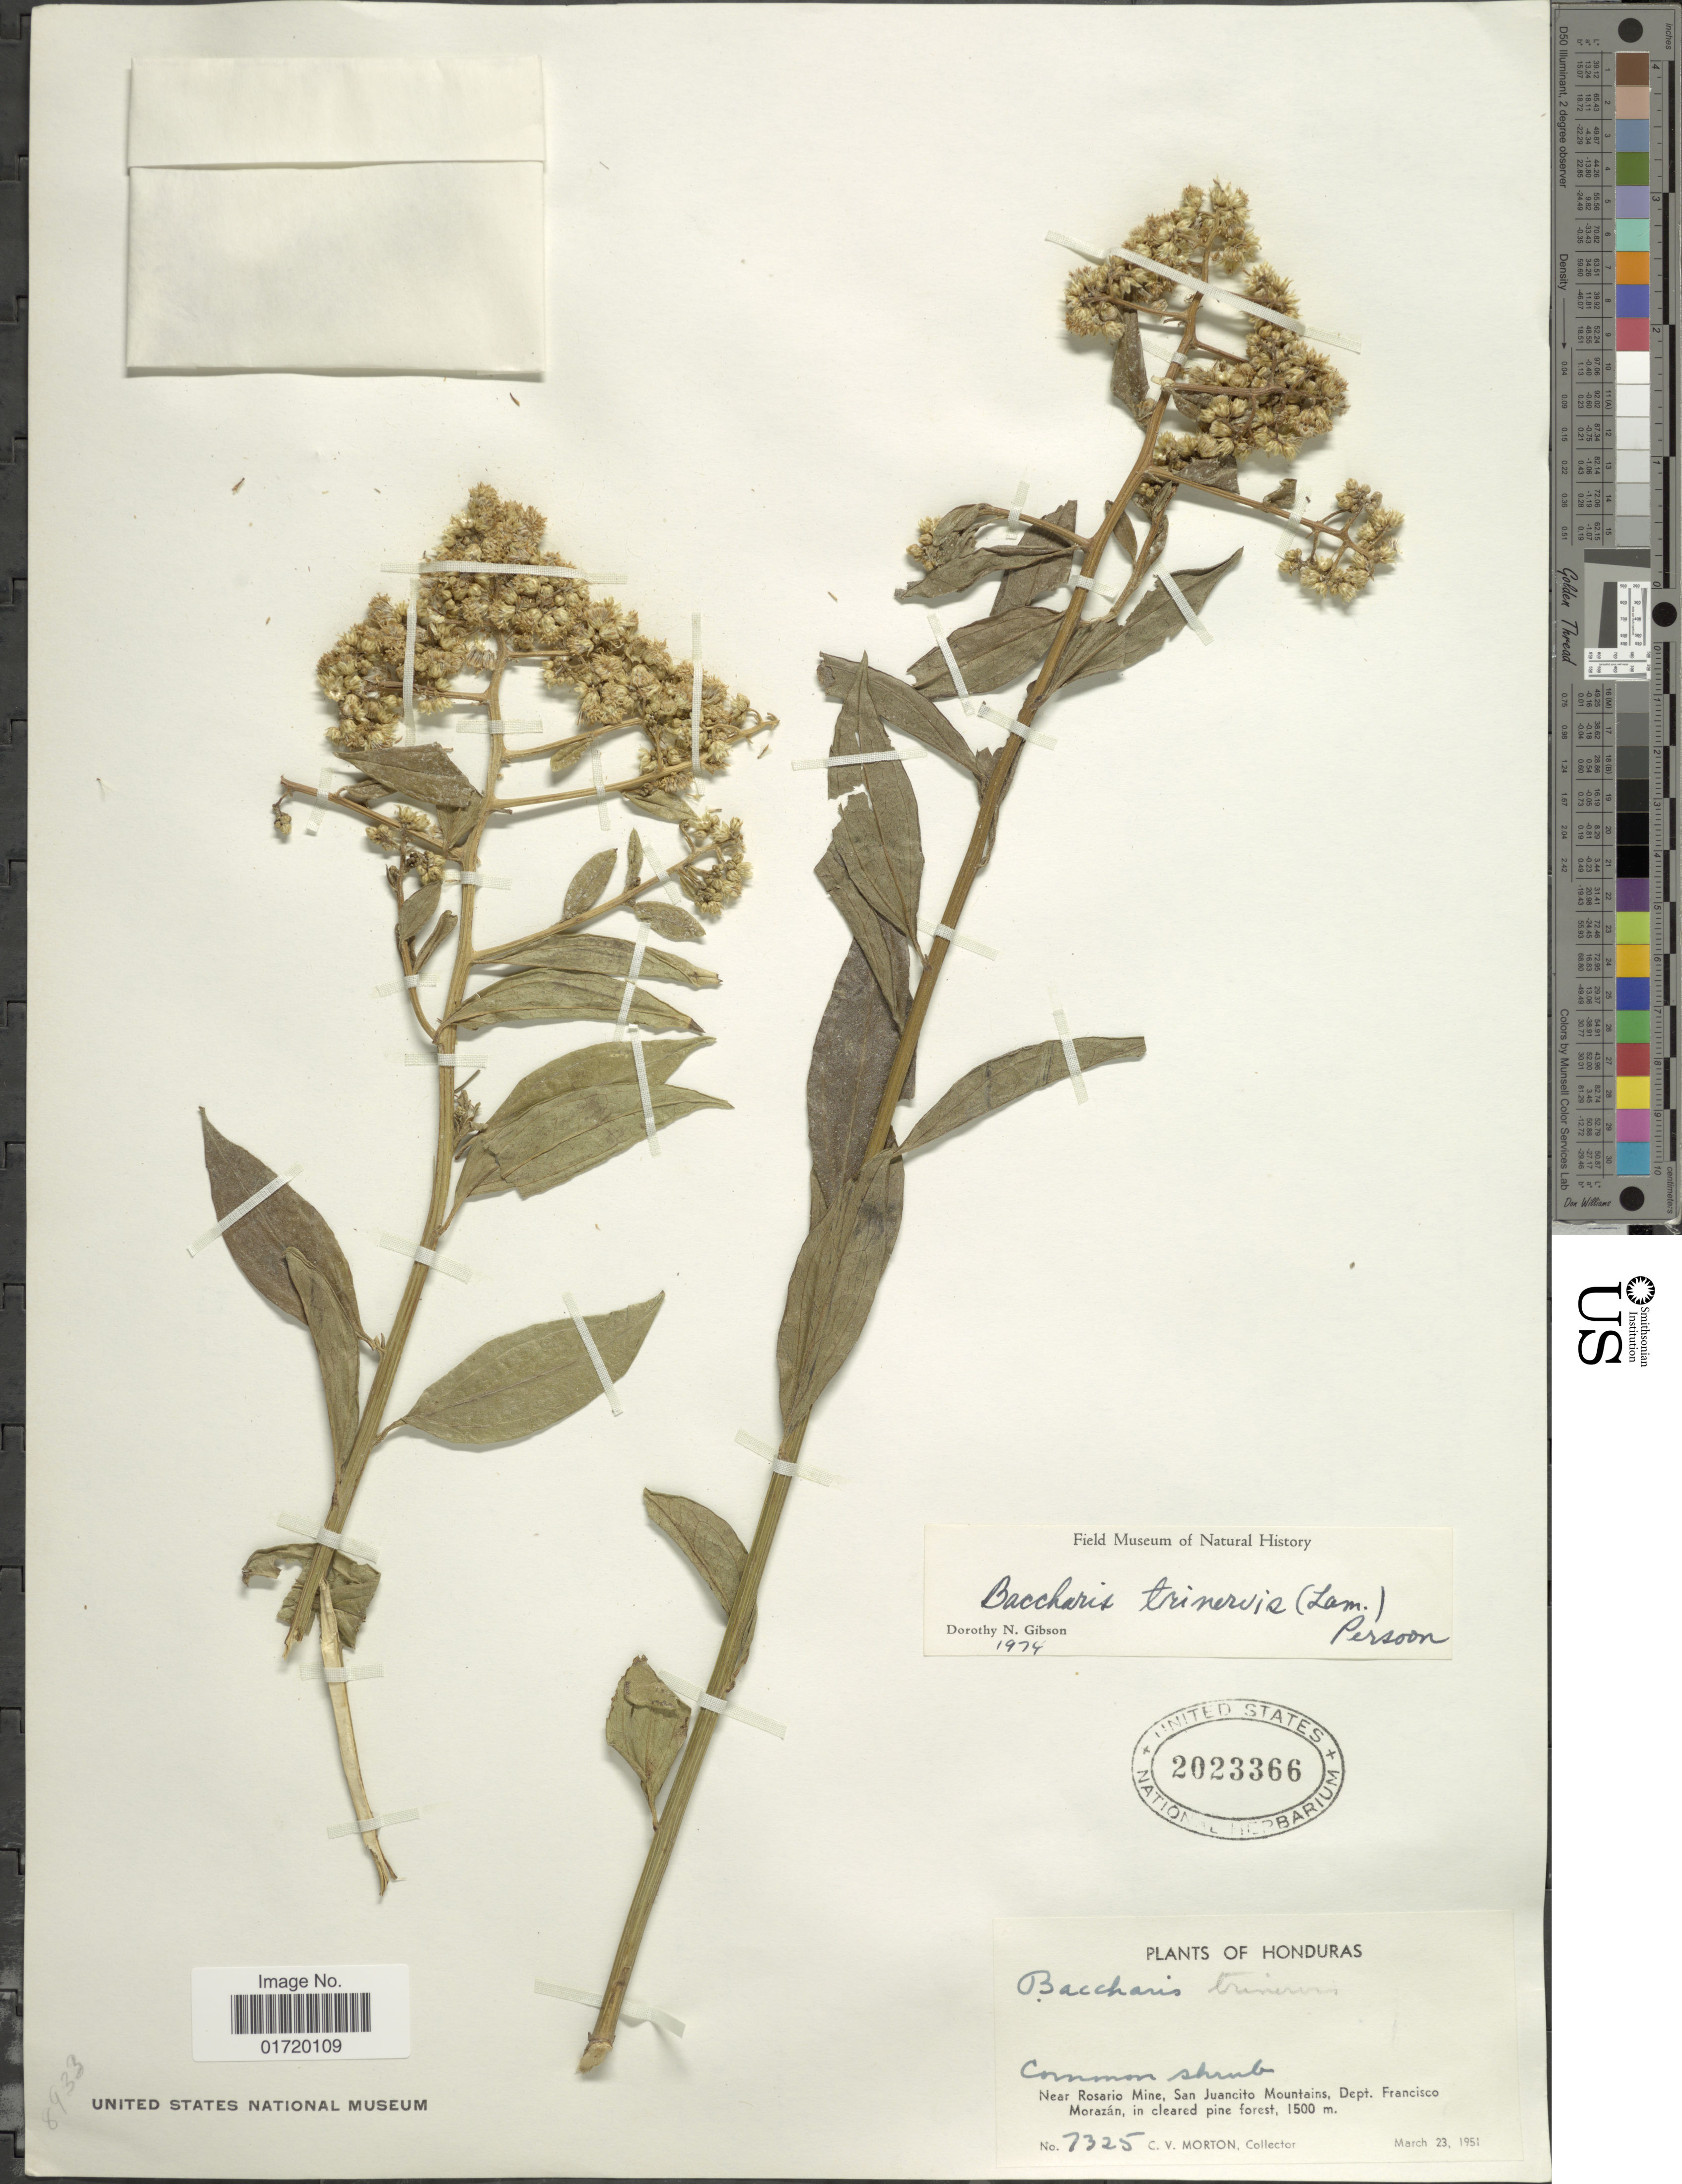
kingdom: Plantae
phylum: Tracheophyta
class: Magnoliopsida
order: Asterales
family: Asteraceae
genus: Baccharis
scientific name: Baccharis trinervis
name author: (Lam.) Pers.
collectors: C. V. Morton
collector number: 7325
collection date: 1951-03-23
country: Honduras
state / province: Fco. Morazán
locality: Near Rosario Mine, San Juancito Mountains, Dept. Francisco Morazan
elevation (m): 1500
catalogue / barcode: US 2023366